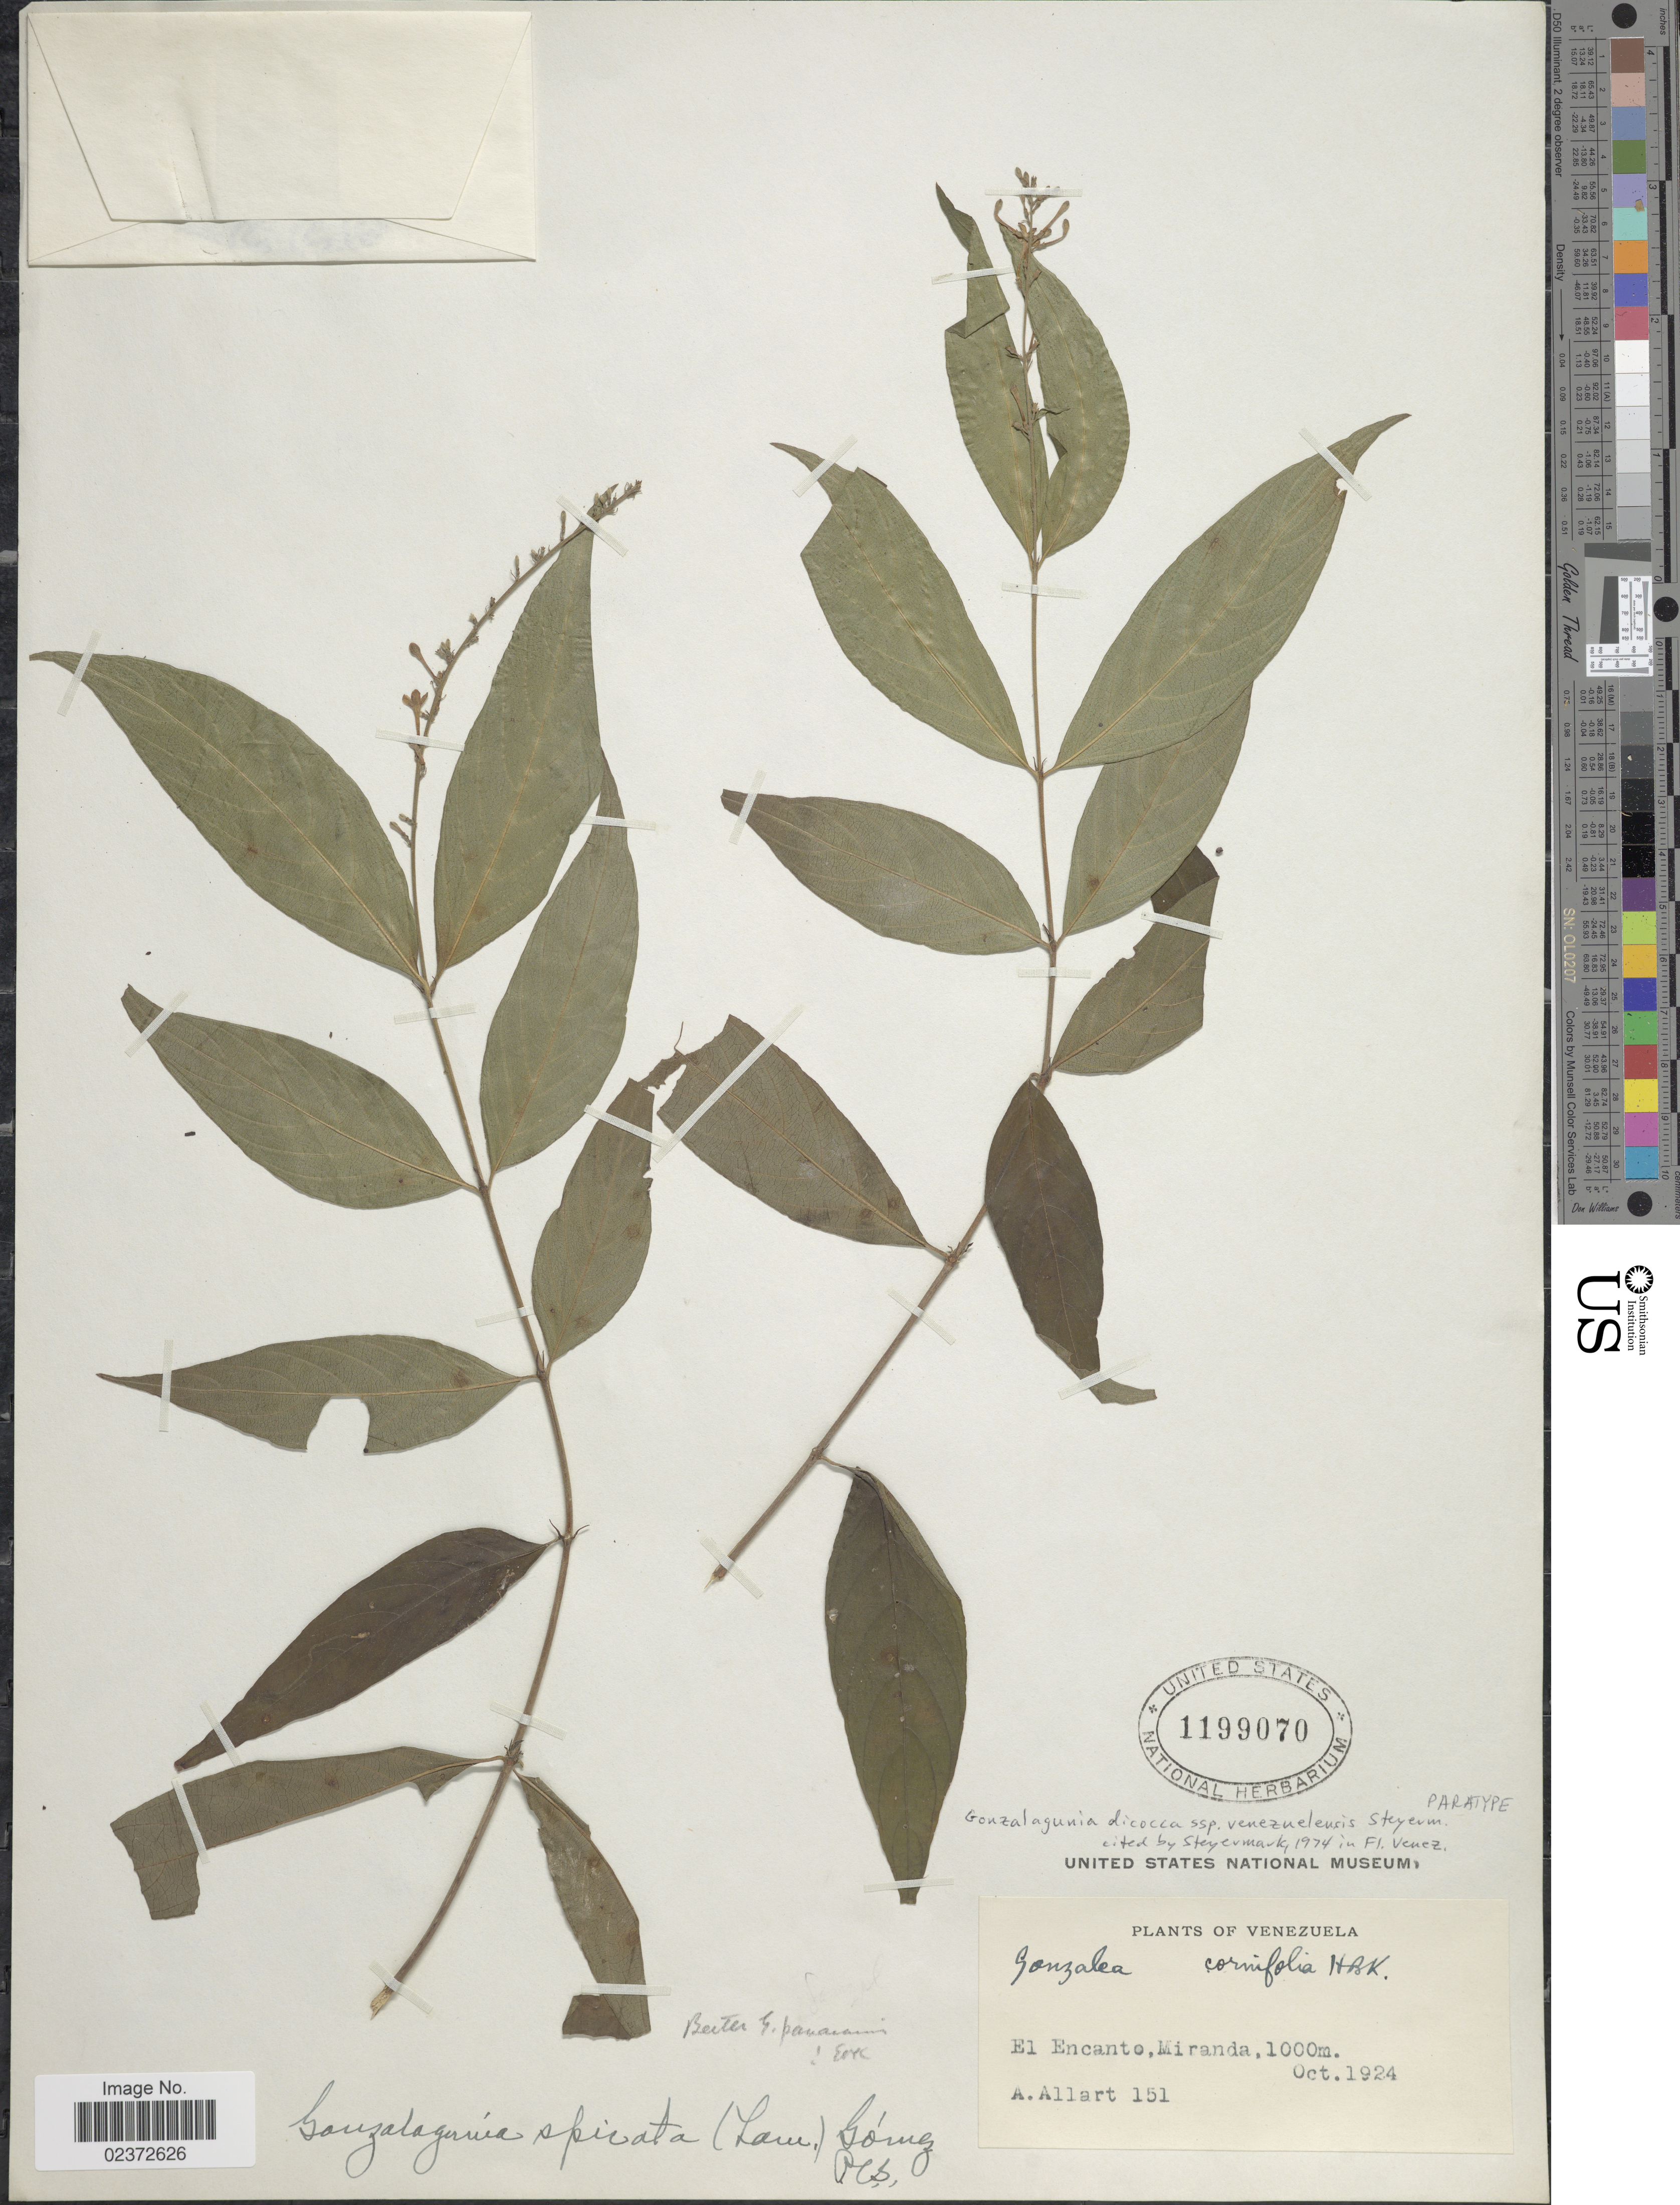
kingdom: Plantae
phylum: Tracheophyta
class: Magnoliopsida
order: Gentianales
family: Rubiaceae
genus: Gonzalagunia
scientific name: Gonzalagunia dicocca subsp. venezuelensis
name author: Steyerm.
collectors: A. Allart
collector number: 151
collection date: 1924-10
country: Venezuela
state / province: Miranda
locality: El Encanto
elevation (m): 1000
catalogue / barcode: US 1199070